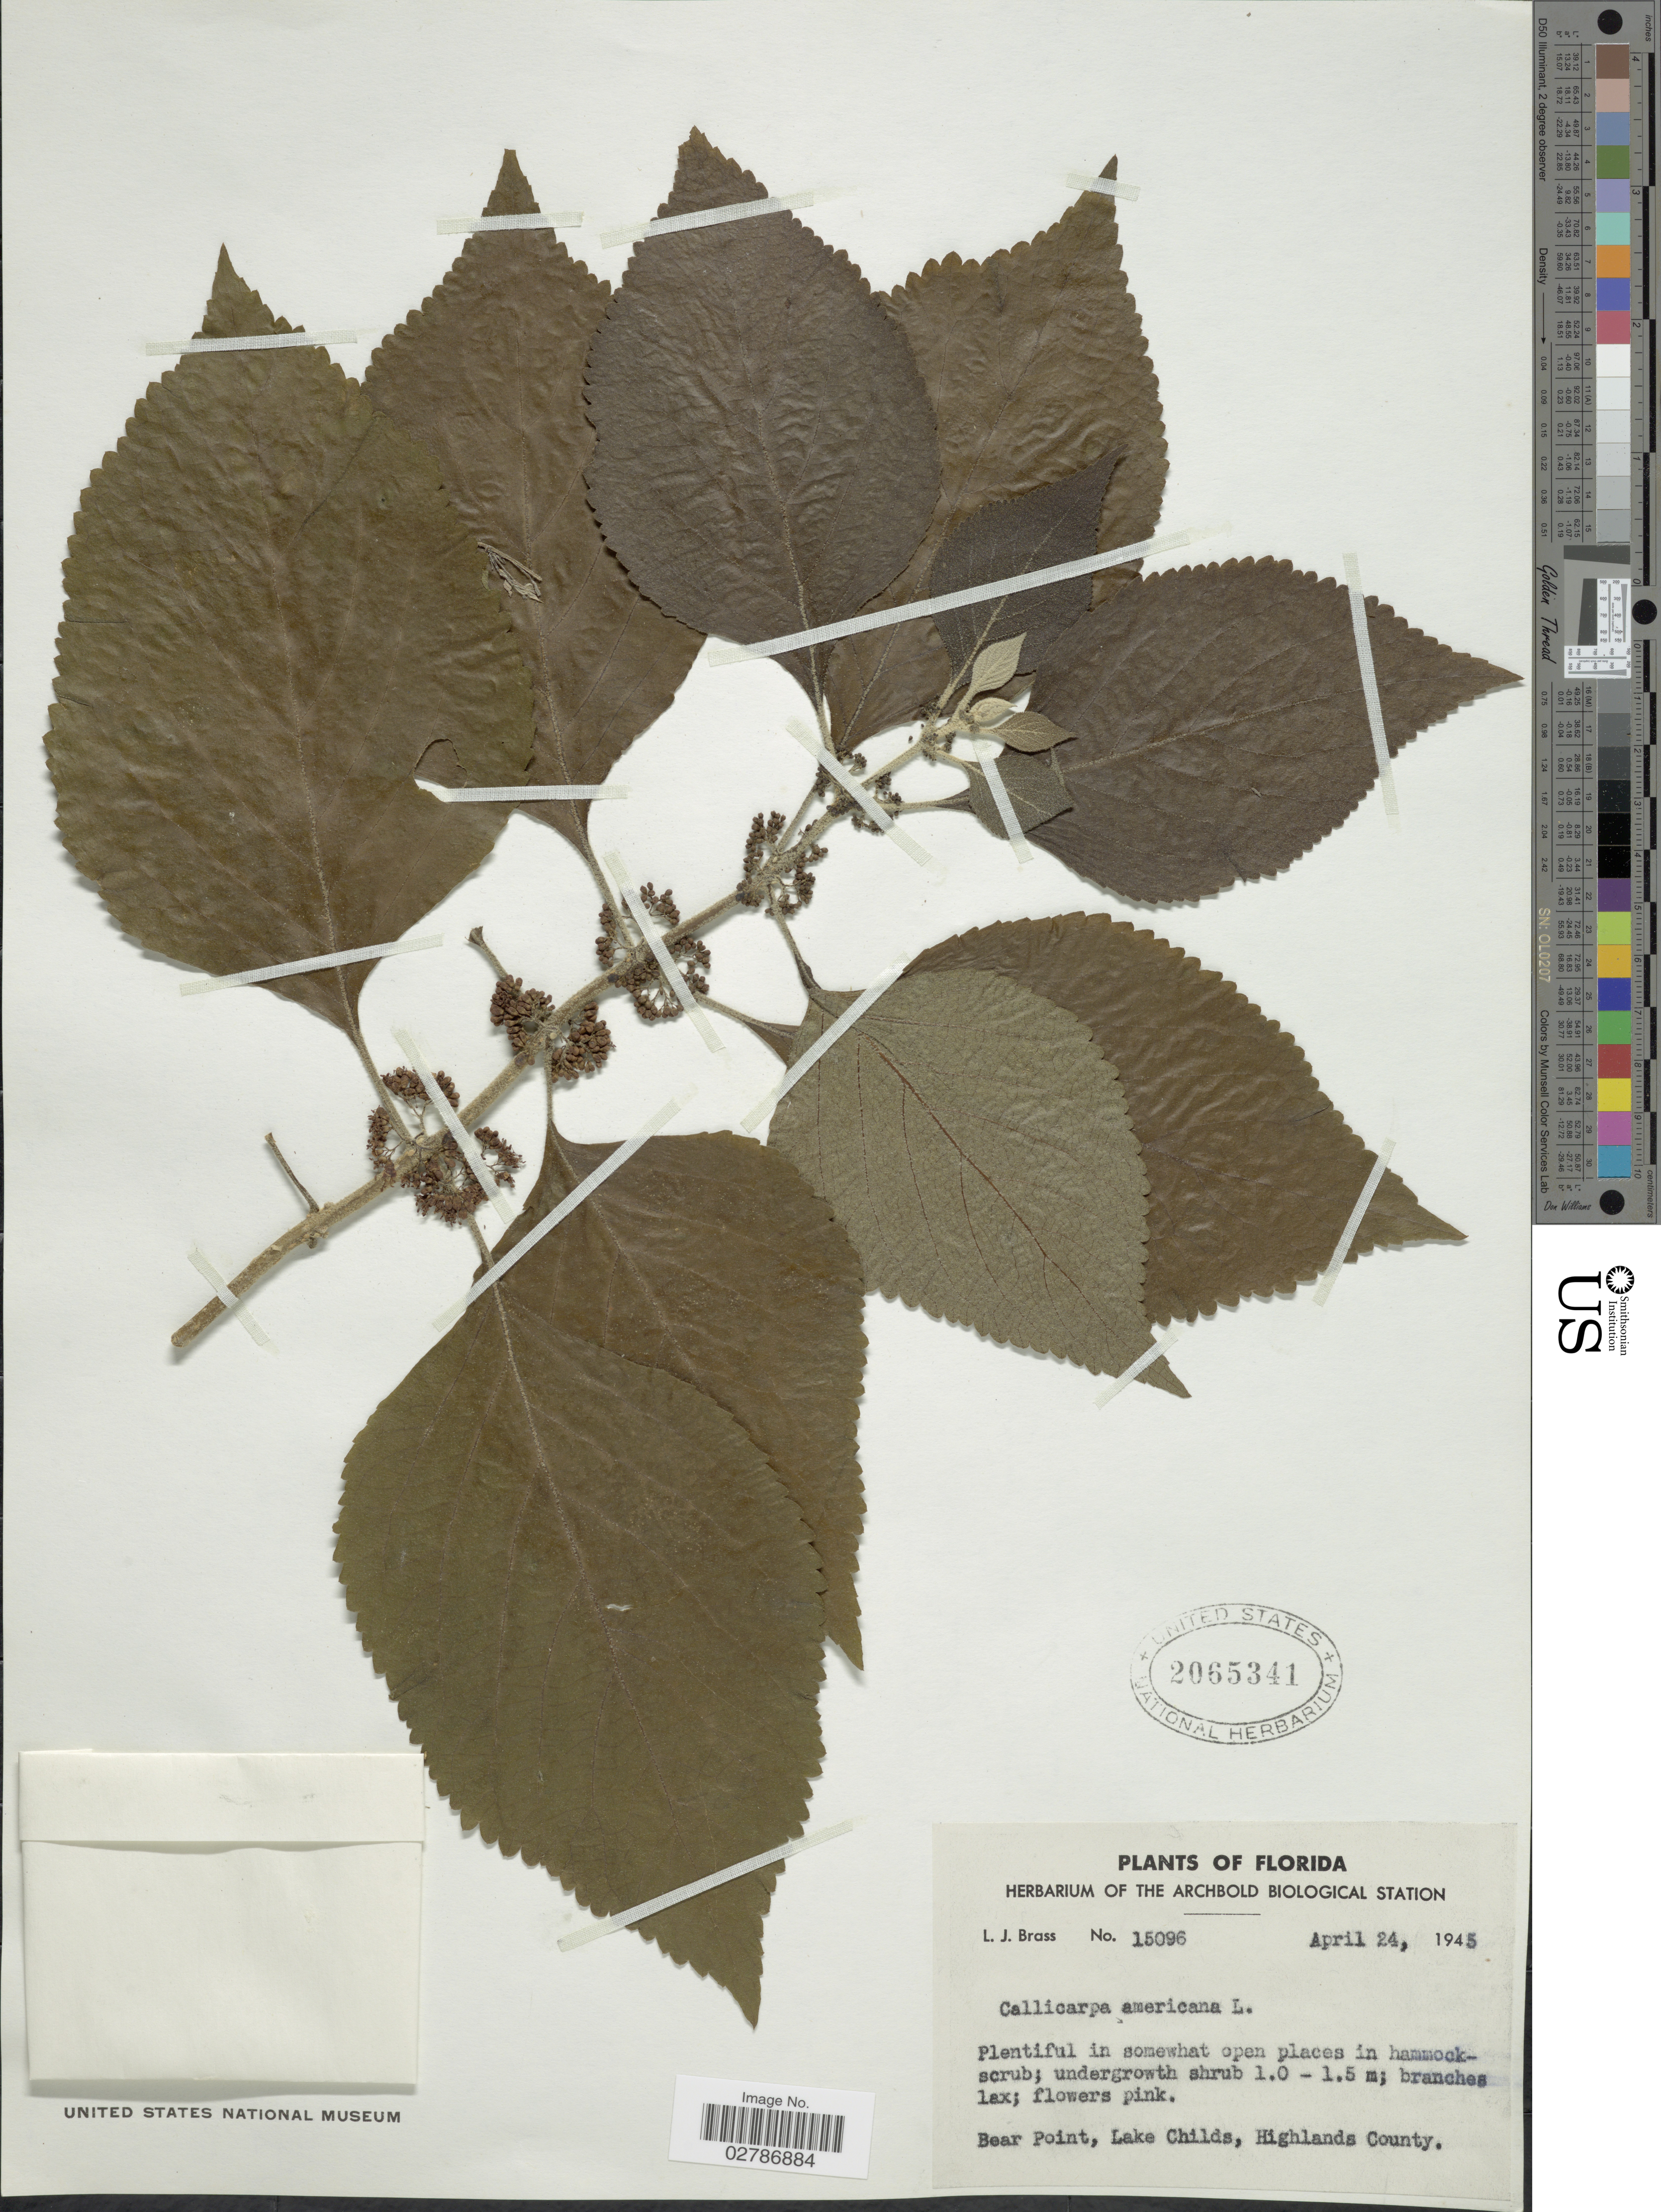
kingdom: Plantae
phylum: Tracheophyta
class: Magnoliopsida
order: Lamiales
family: Lamiaceae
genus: Callicarpa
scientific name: Callicarpa americana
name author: L.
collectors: L. J. Brass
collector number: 15096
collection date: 1945-04-24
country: United States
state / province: Florida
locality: Bear Point, Lake Childs, Highlands County.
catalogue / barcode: US 2065341